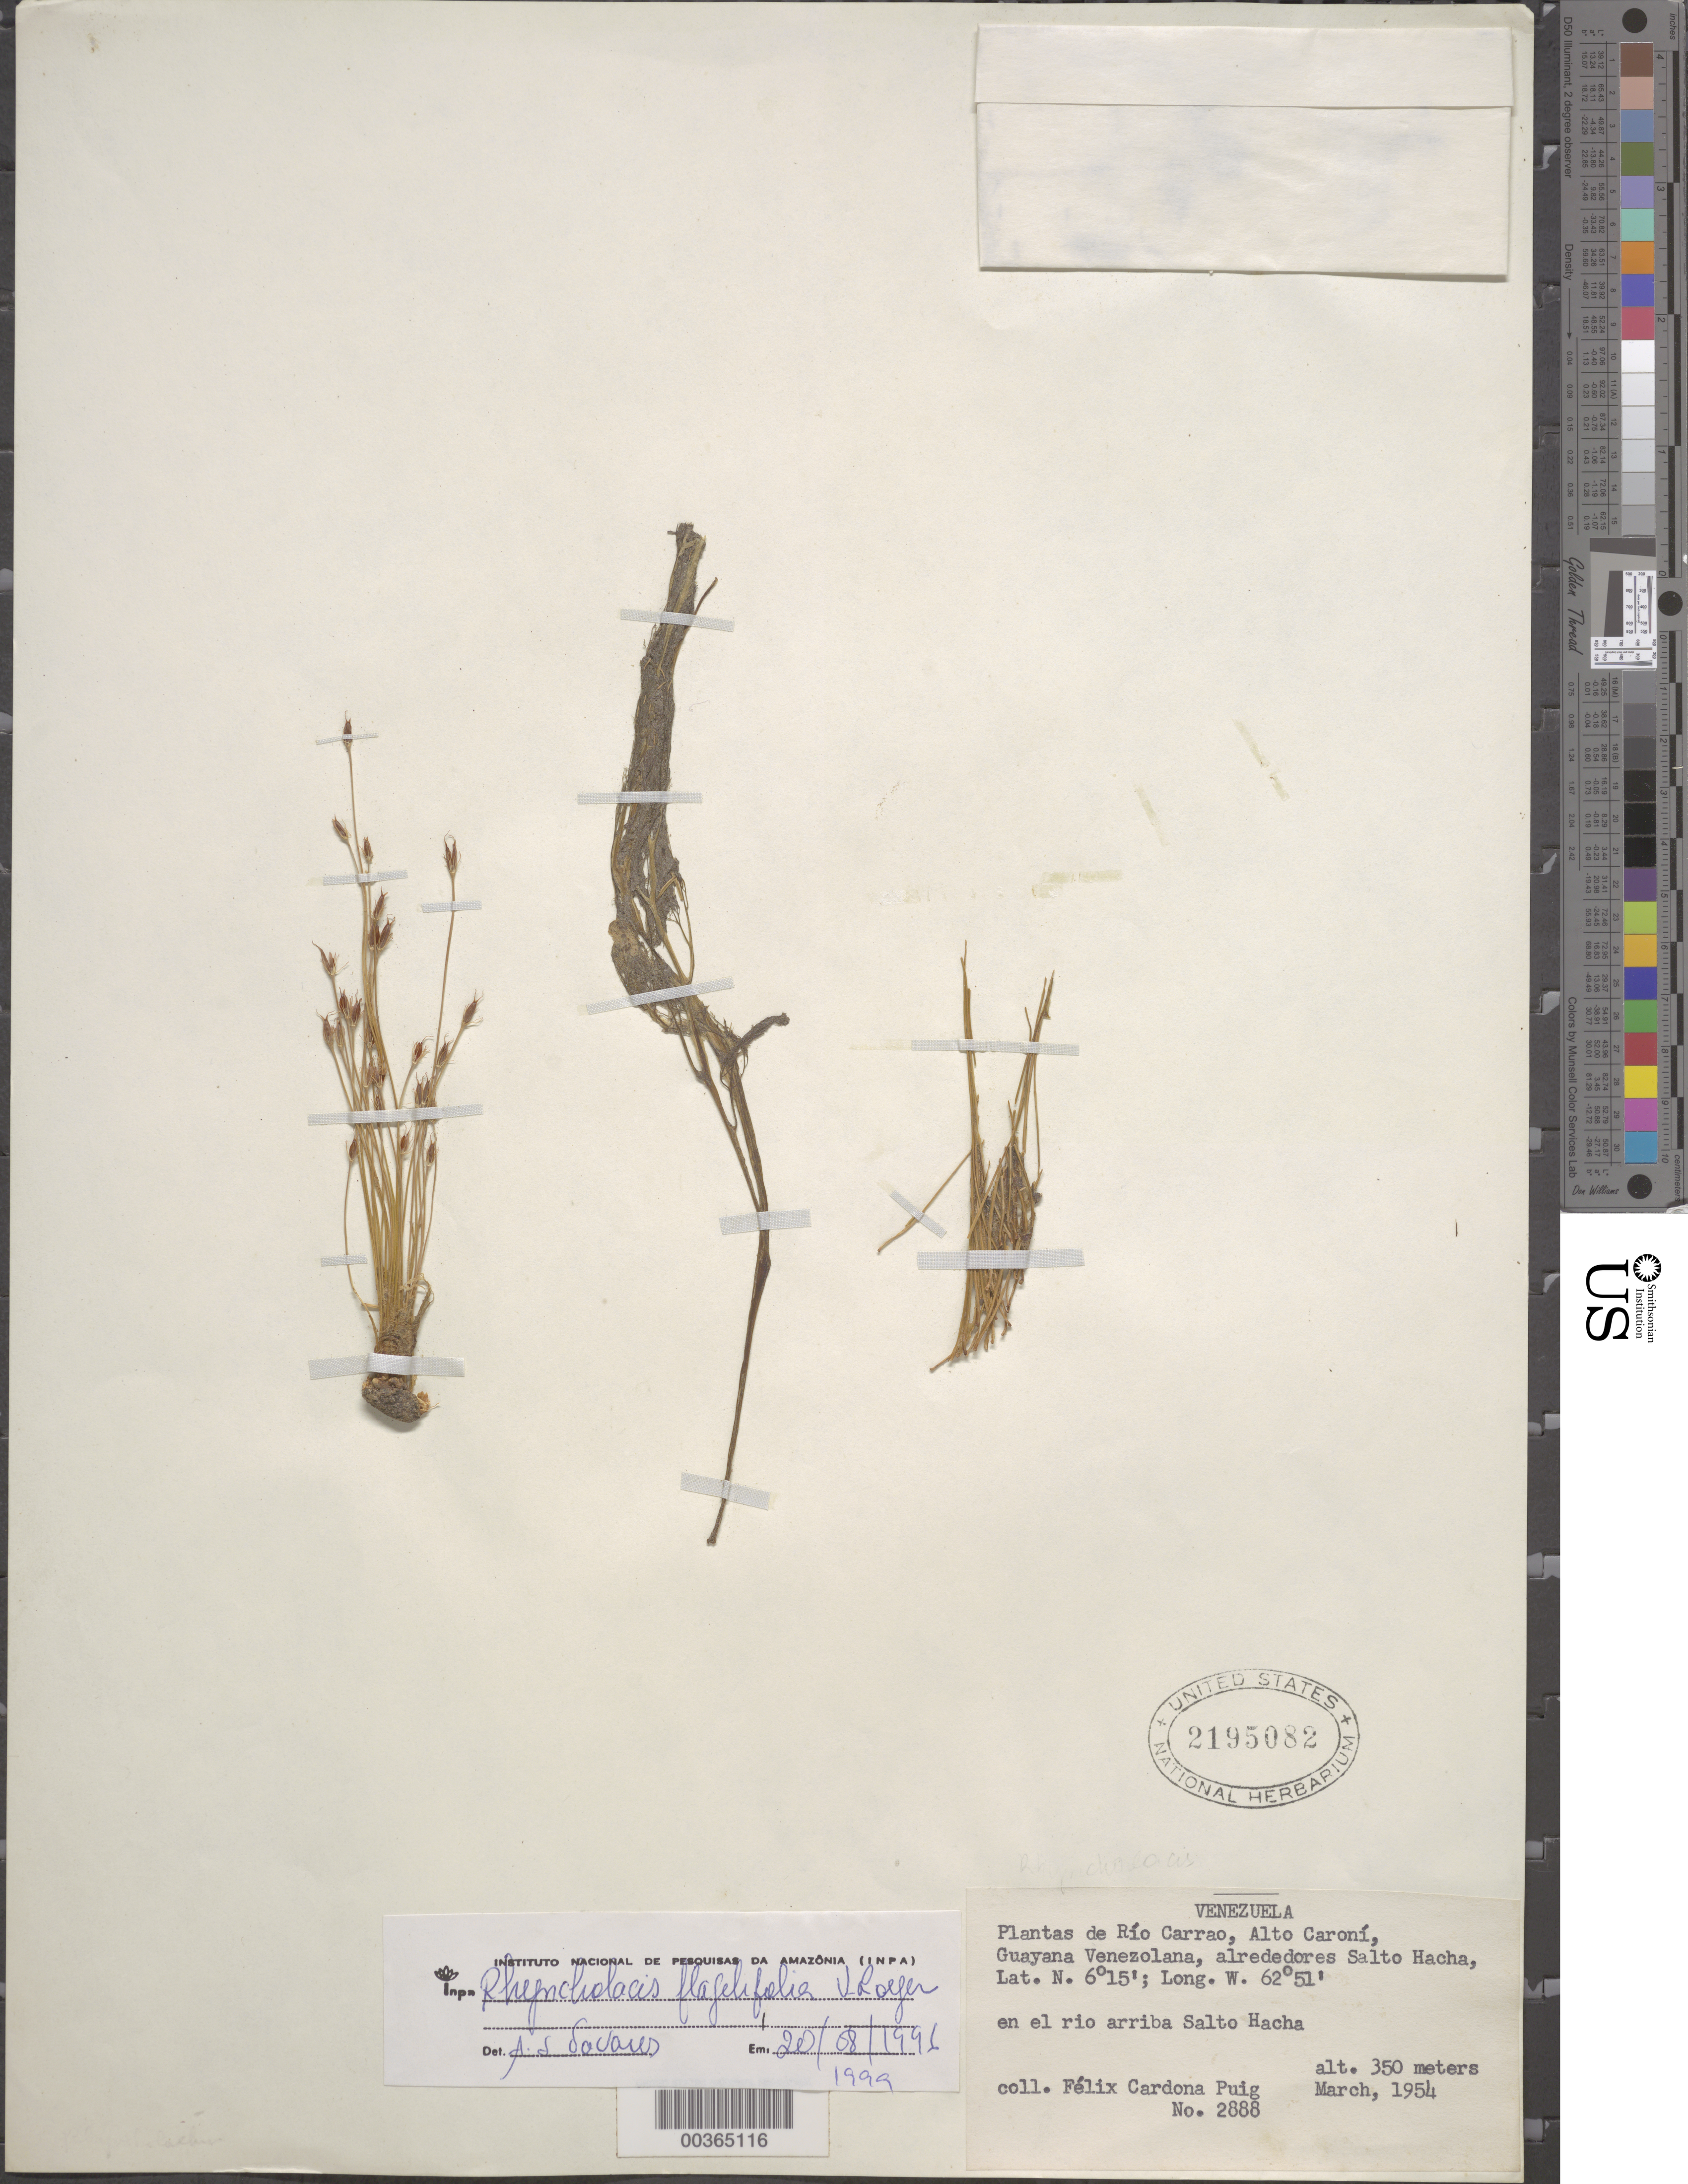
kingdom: Plantae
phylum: Tracheophyta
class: Magnoliopsida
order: Malpighiales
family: Podostemaceae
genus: Rhyncholacis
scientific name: Rhyncholacis flagellifolia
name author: P. Royen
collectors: F. Puig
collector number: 2888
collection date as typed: Mar 1954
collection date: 1954-03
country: Venezuela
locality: Alto caroni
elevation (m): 350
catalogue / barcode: US 2195082